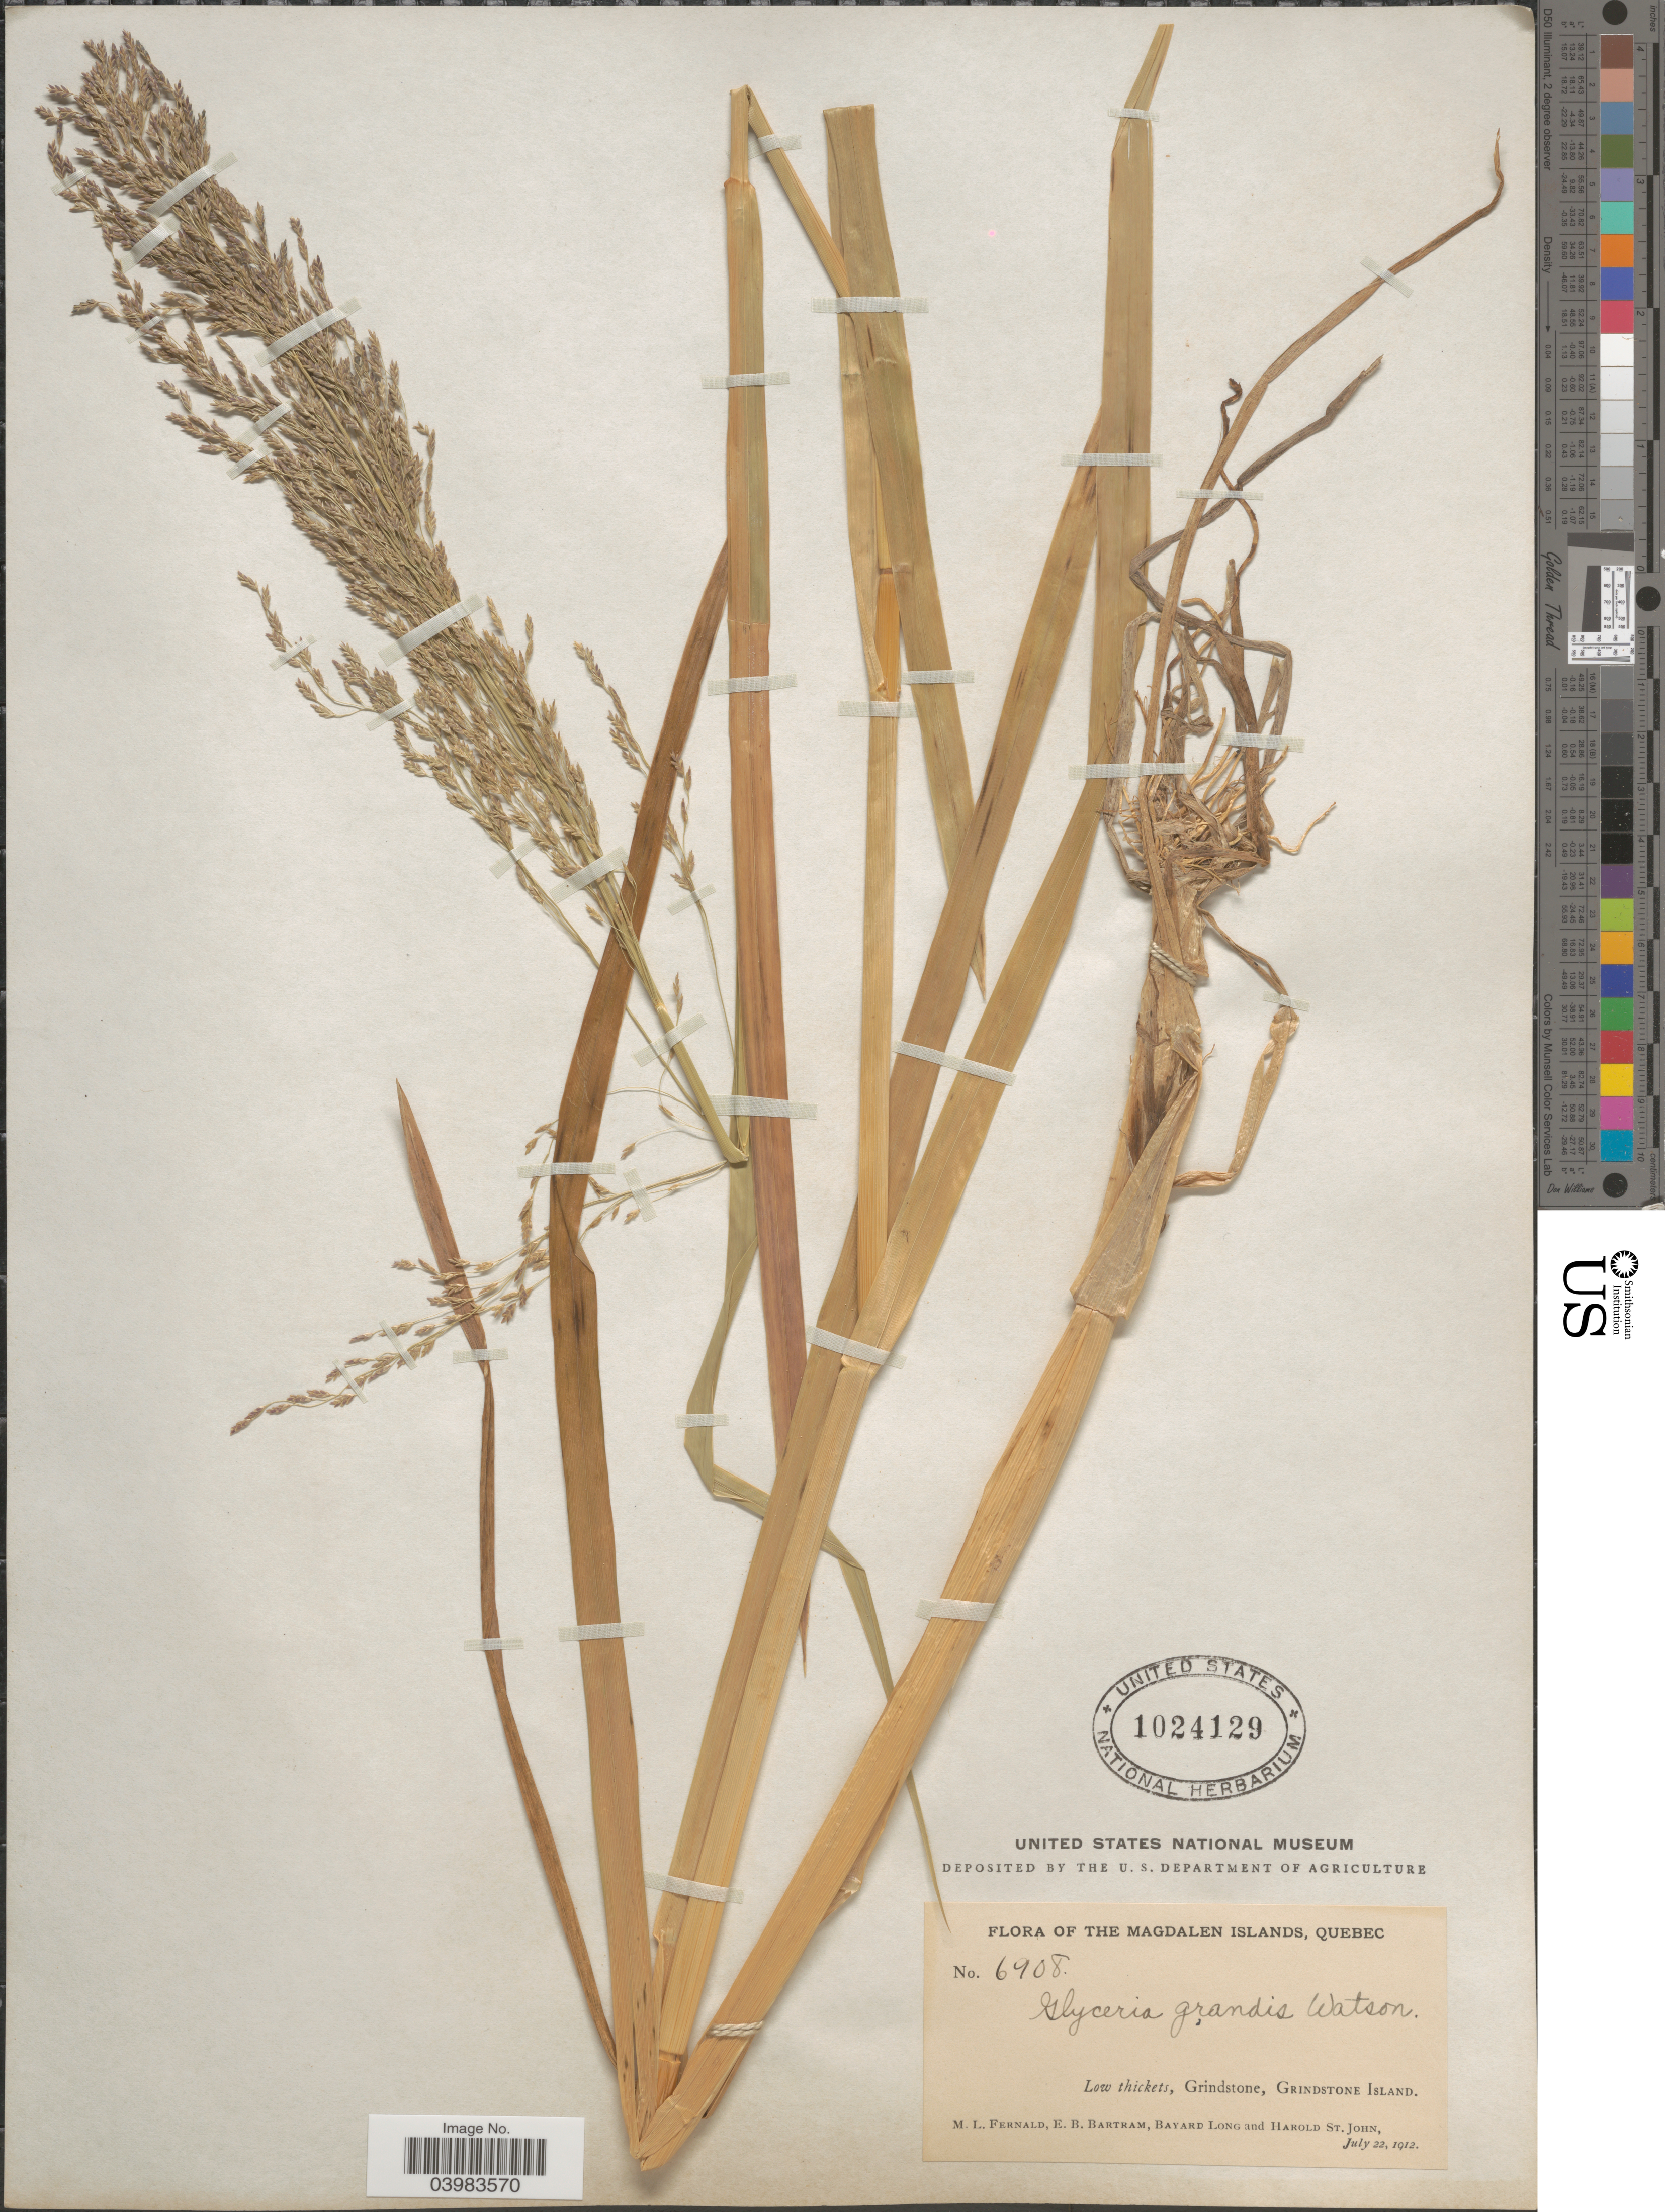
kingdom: Plantae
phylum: Tracheophyta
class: Liliopsida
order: Poales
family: Poaceae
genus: Glyceria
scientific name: Glyceria grandis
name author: S. Watson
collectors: M. L. Fernald, E. B. Bartram, B. Long & H. St. John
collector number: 6908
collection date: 1912-07-22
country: Canada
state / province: Quebec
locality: Magdalen Islands. Low thickets, Grindstone, Grindstone Island.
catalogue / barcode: US 1024129